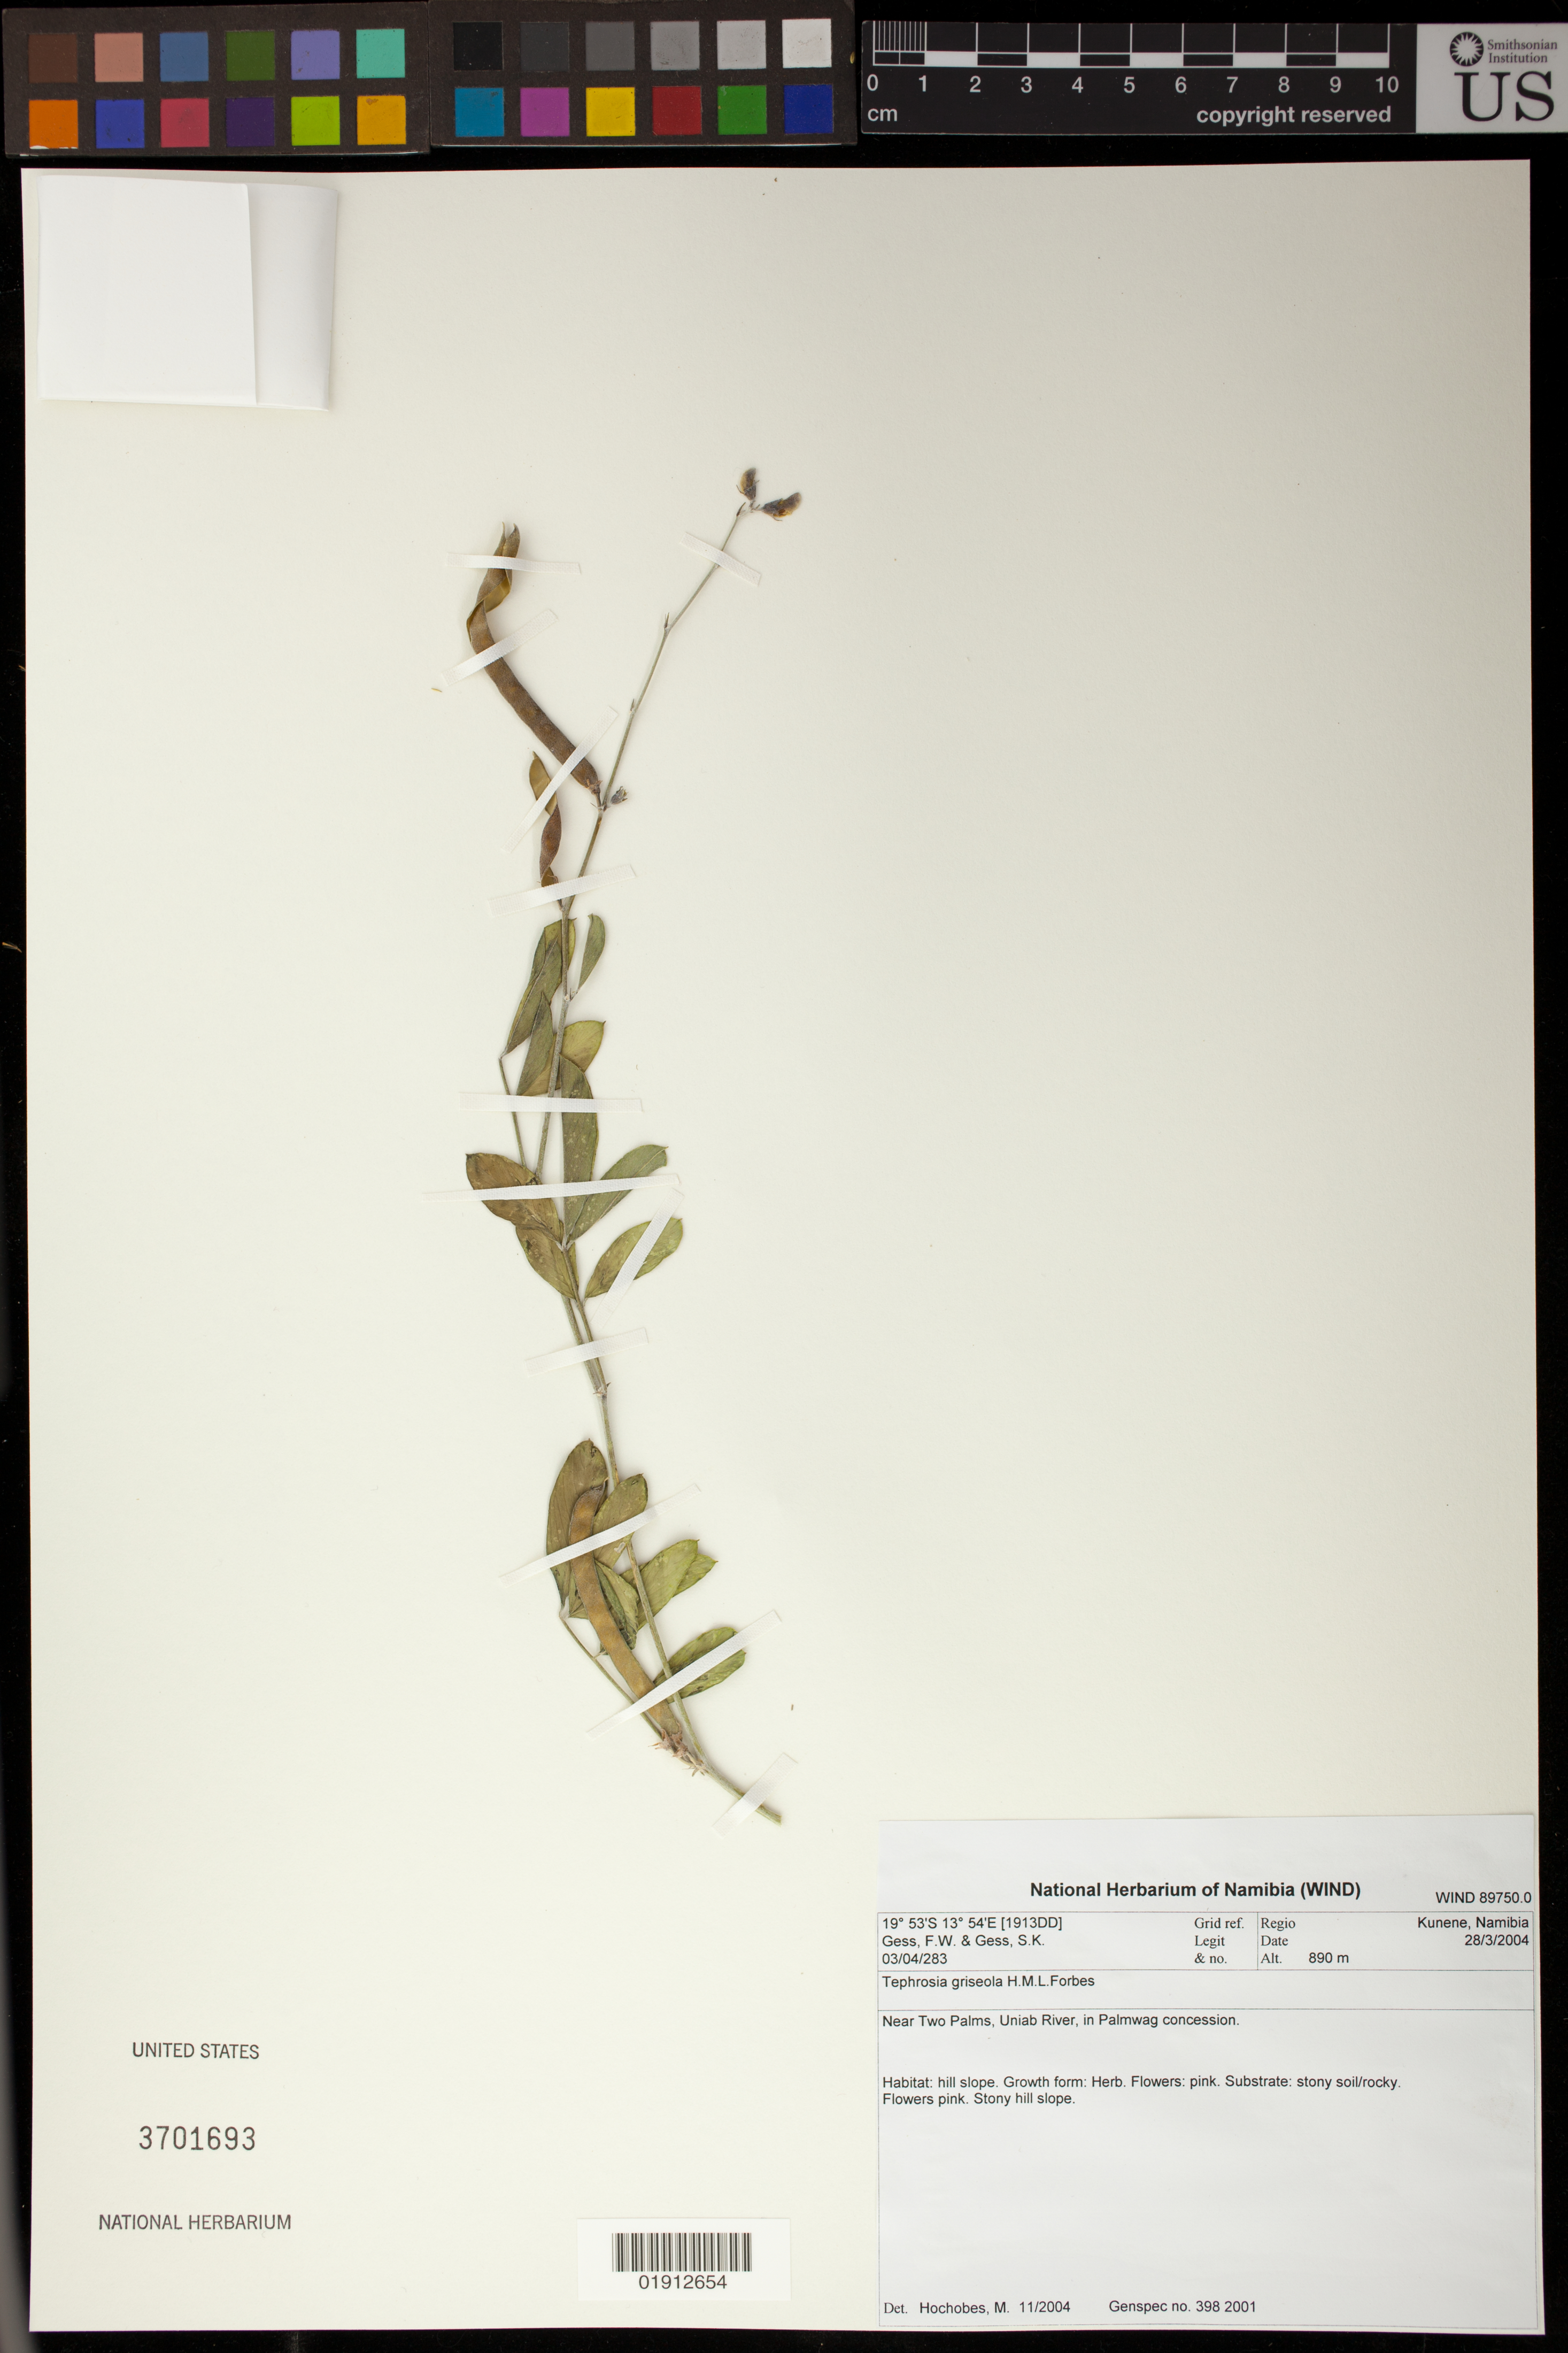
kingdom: Plantae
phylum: Tracheophyta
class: Magnoliopsida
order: Fabales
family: Fabaceae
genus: Tephrosia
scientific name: Tephrosia griseola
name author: H.M.L. Forbes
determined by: Hochobes, M. M.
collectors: F. Gess & S. Gess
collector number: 03/04/283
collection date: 2004-03-28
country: Namibia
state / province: Kunene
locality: Near Two Palms, Uniab River, in Palmwag concession.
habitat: Stony hill slope.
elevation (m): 890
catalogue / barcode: US 3701693